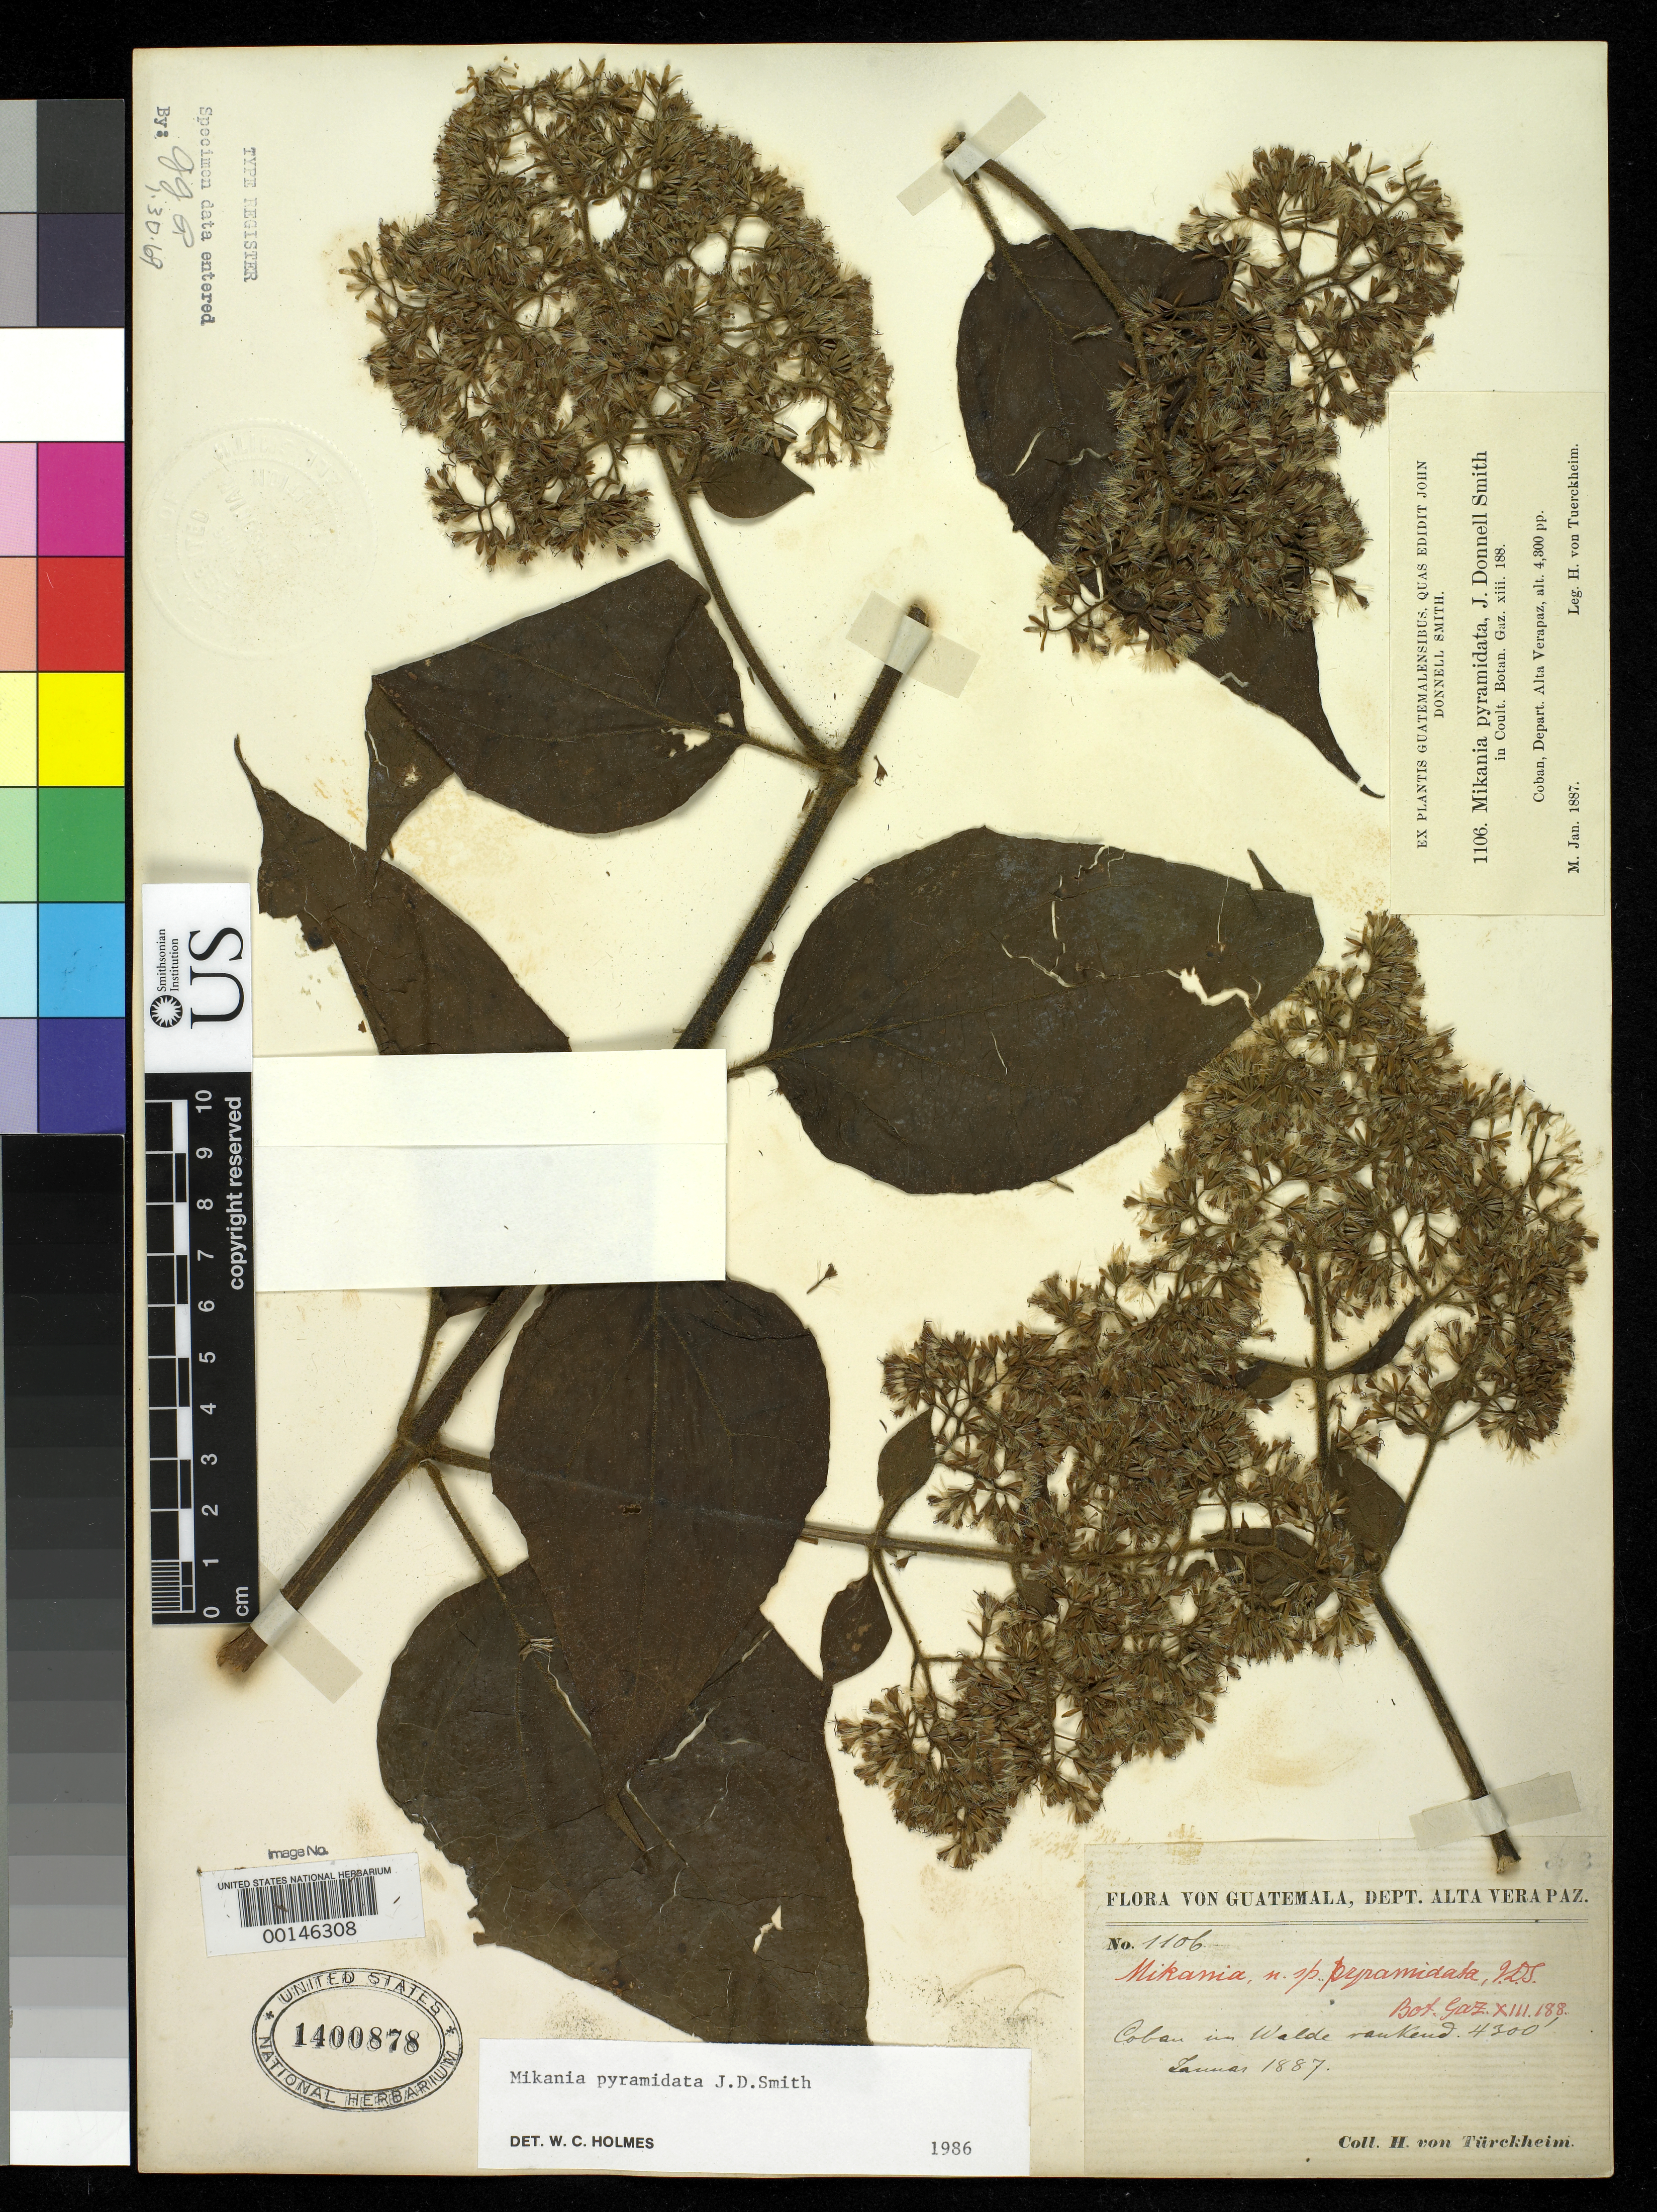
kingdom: Plantae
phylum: Tracheophyta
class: Magnoliopsida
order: Asterales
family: Asteraceae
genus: Mikania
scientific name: Mikania pyramidata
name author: Donn. Sm.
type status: Type Collection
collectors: H. von Türckheim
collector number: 1106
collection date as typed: Jan 1887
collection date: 1887-01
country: Guatemala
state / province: Alta Verapaz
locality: Cobán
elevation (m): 1311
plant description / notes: One of two US sheets (USNH 1400877, 1400878) received from the John Donnell Smith herbarium, neither clearly the holotype.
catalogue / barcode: US 1400878